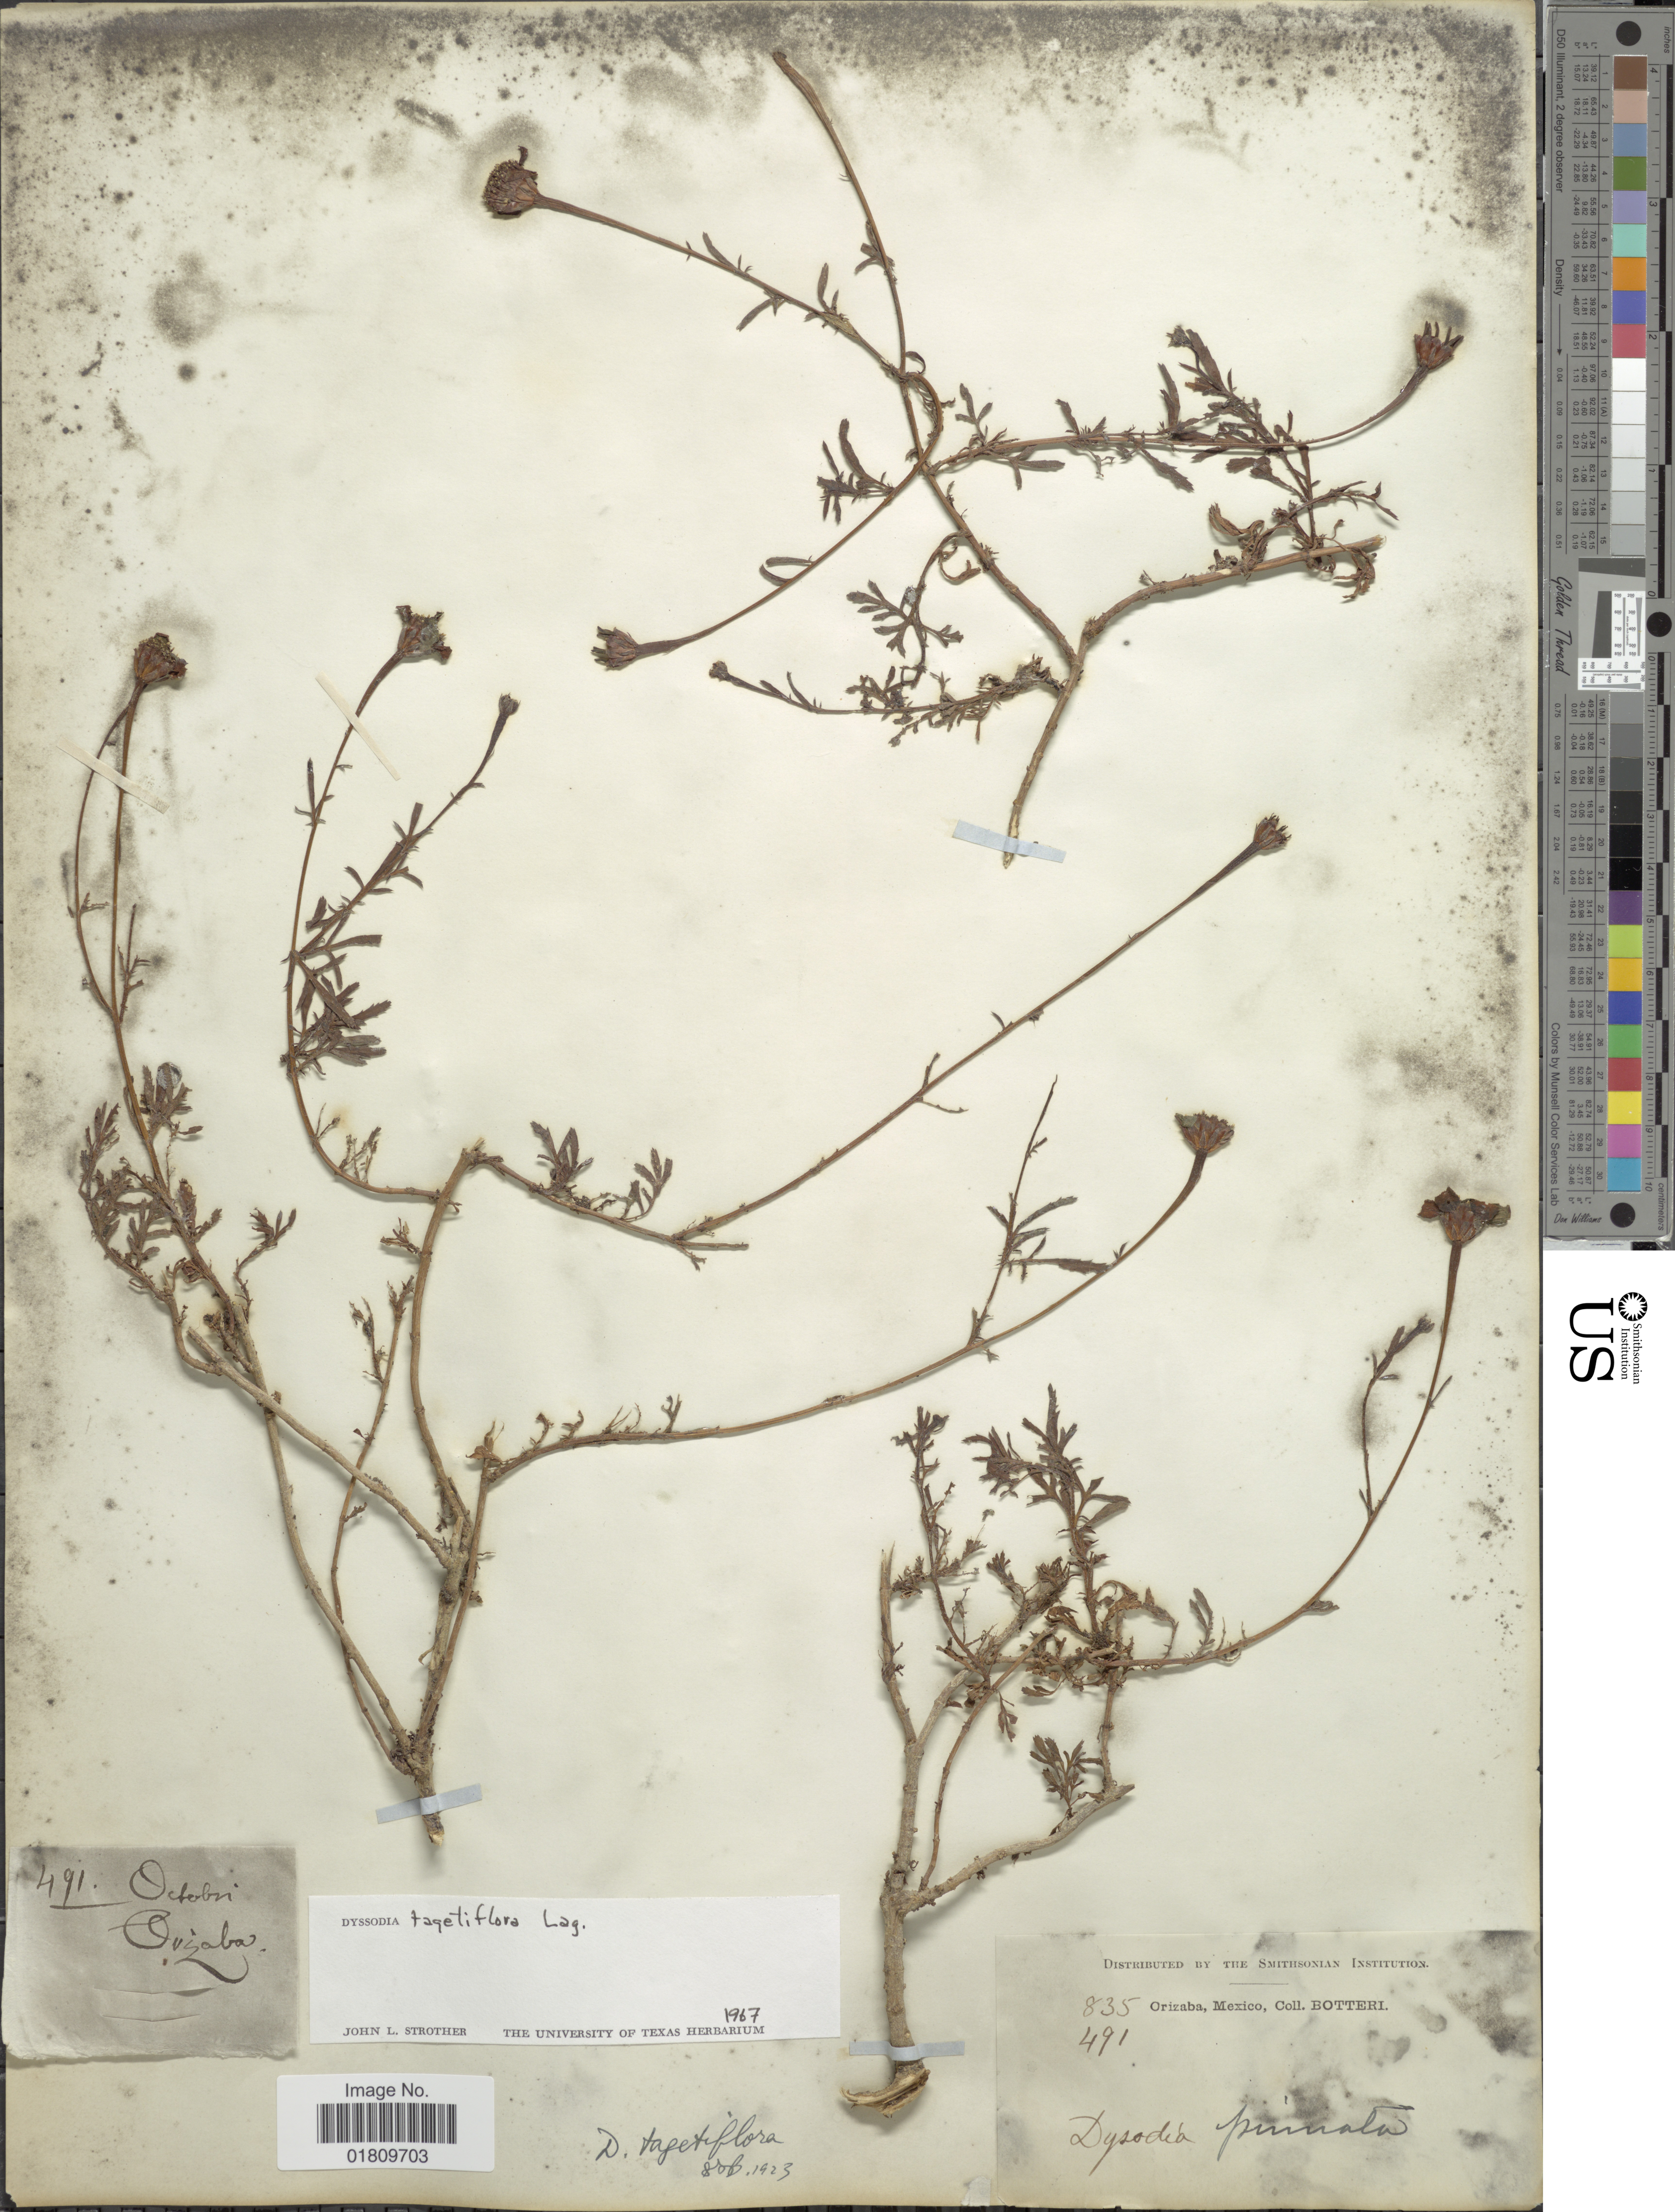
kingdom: Plantae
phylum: Tracheophyta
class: Magnoliopsida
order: Asterales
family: Asteraceae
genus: Dyssodia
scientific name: Dyssodia tagetiflora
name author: Lag.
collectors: -. Botteri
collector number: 835/491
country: Mexico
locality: Orizaba